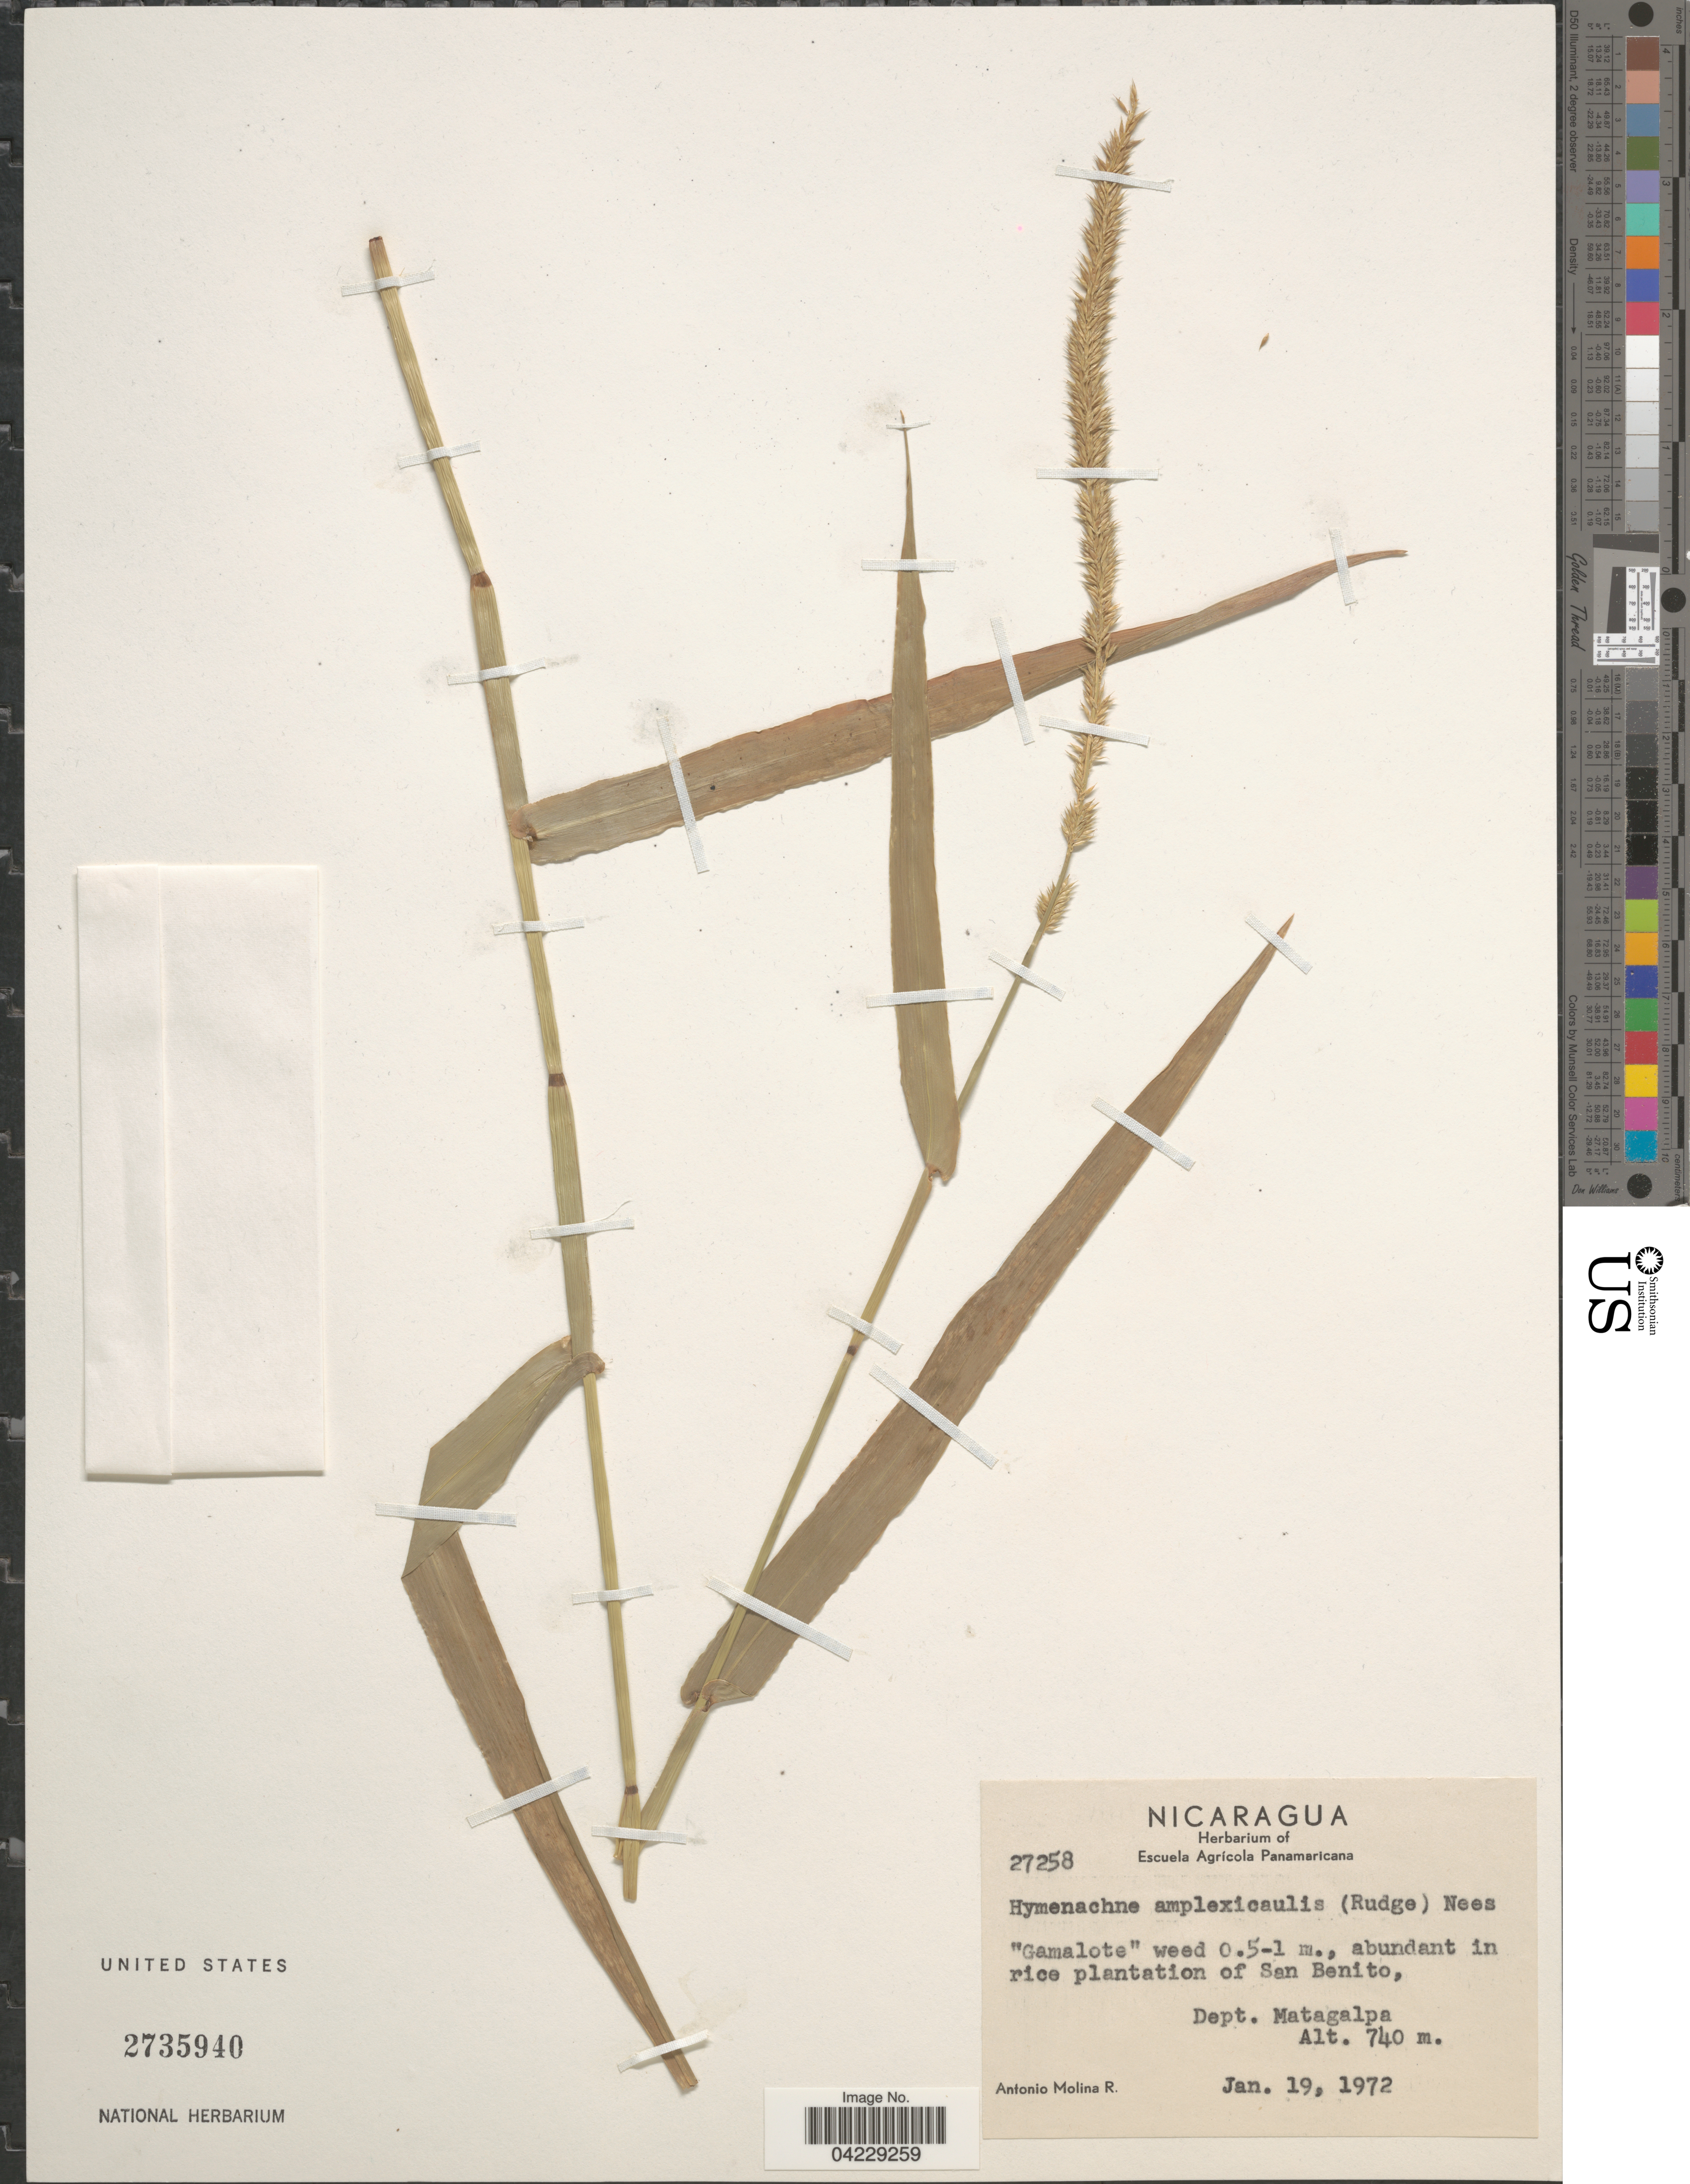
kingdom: Plantae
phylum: Tracheophyta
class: Liliopsida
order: Poales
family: Poaceae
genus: Hymenachne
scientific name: Hymenachne amplexicaulis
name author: (Rudge) Nees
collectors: A. Molina R.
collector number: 27258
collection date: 1972-01-19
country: Nicaragua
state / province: Matagalpa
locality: Abundant in rice plantation of San Benito, Dept. Matagalpa.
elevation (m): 740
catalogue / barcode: US 2735940